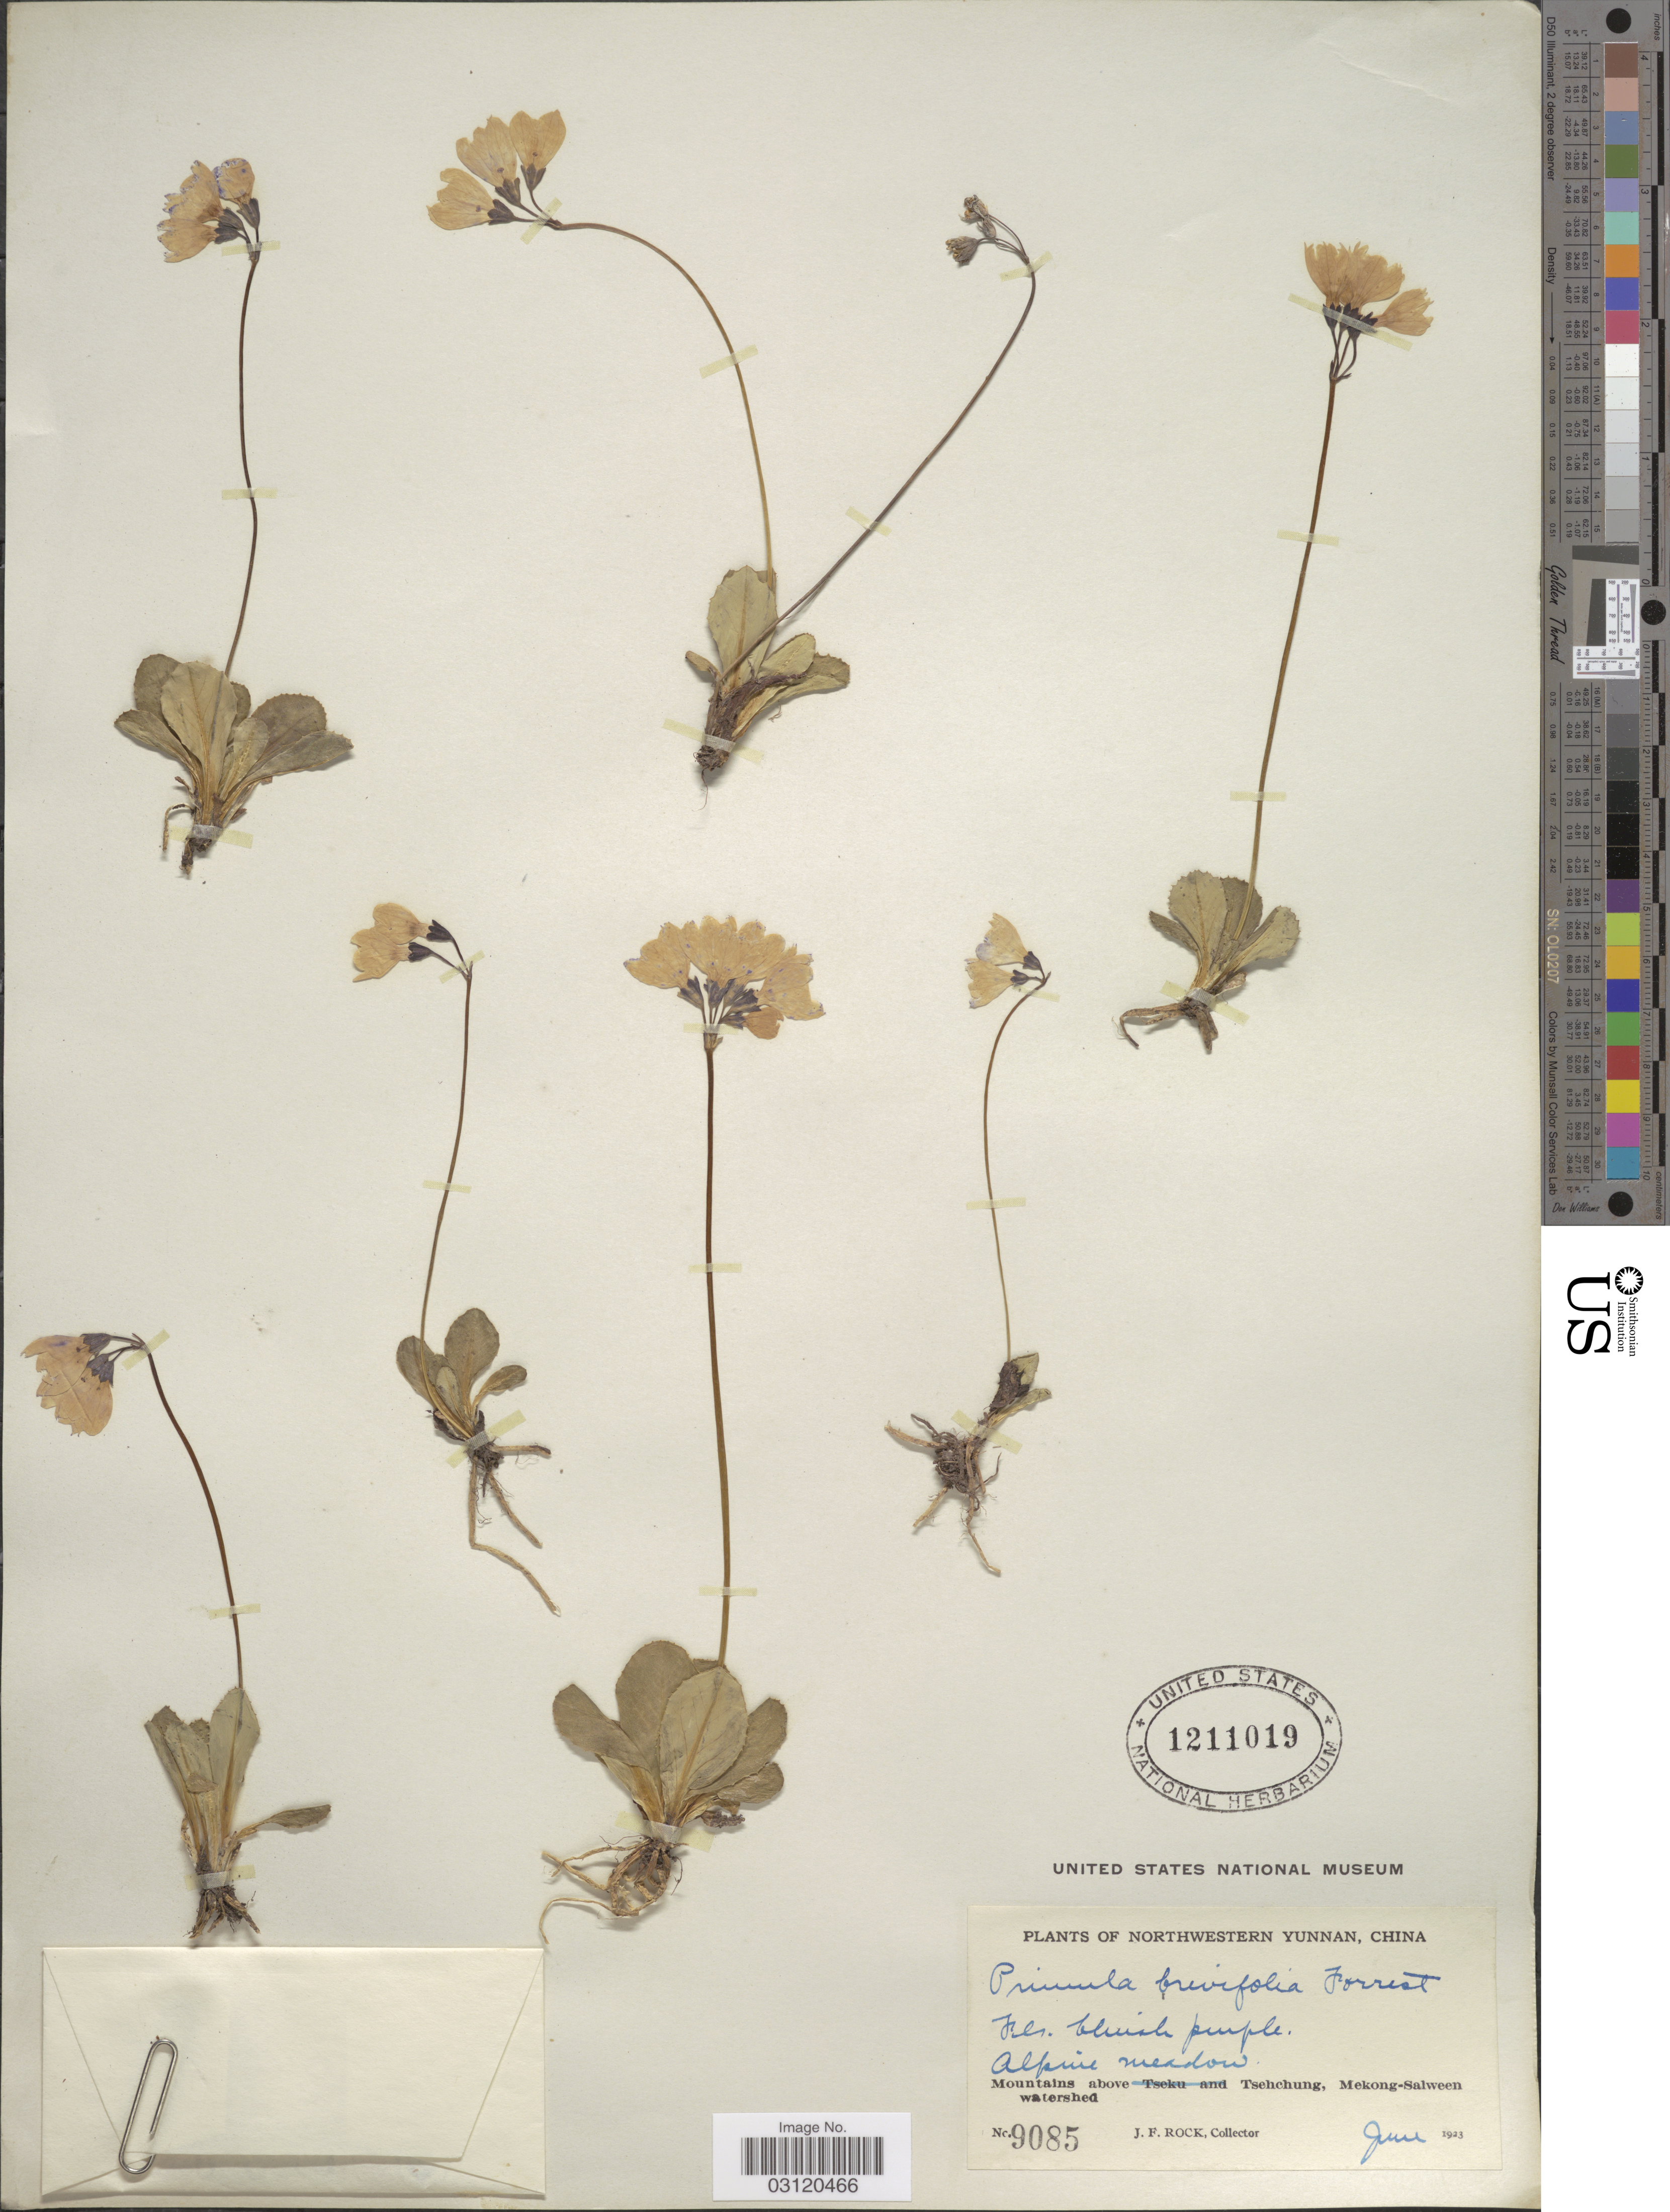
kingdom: Plantae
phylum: Tracheophyta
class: Magnoliopsida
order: Ericales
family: Primulaceae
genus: Primula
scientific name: Primula amethystina subsp. brevifolia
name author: (Forrest) W.W. Sm. & Forrest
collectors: J. Rock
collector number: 9085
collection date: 1923-06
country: China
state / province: Yunnan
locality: Northwestern Yunnan. Mountains Tsehchung, Mekong-Salween watershed.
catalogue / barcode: US 1211019